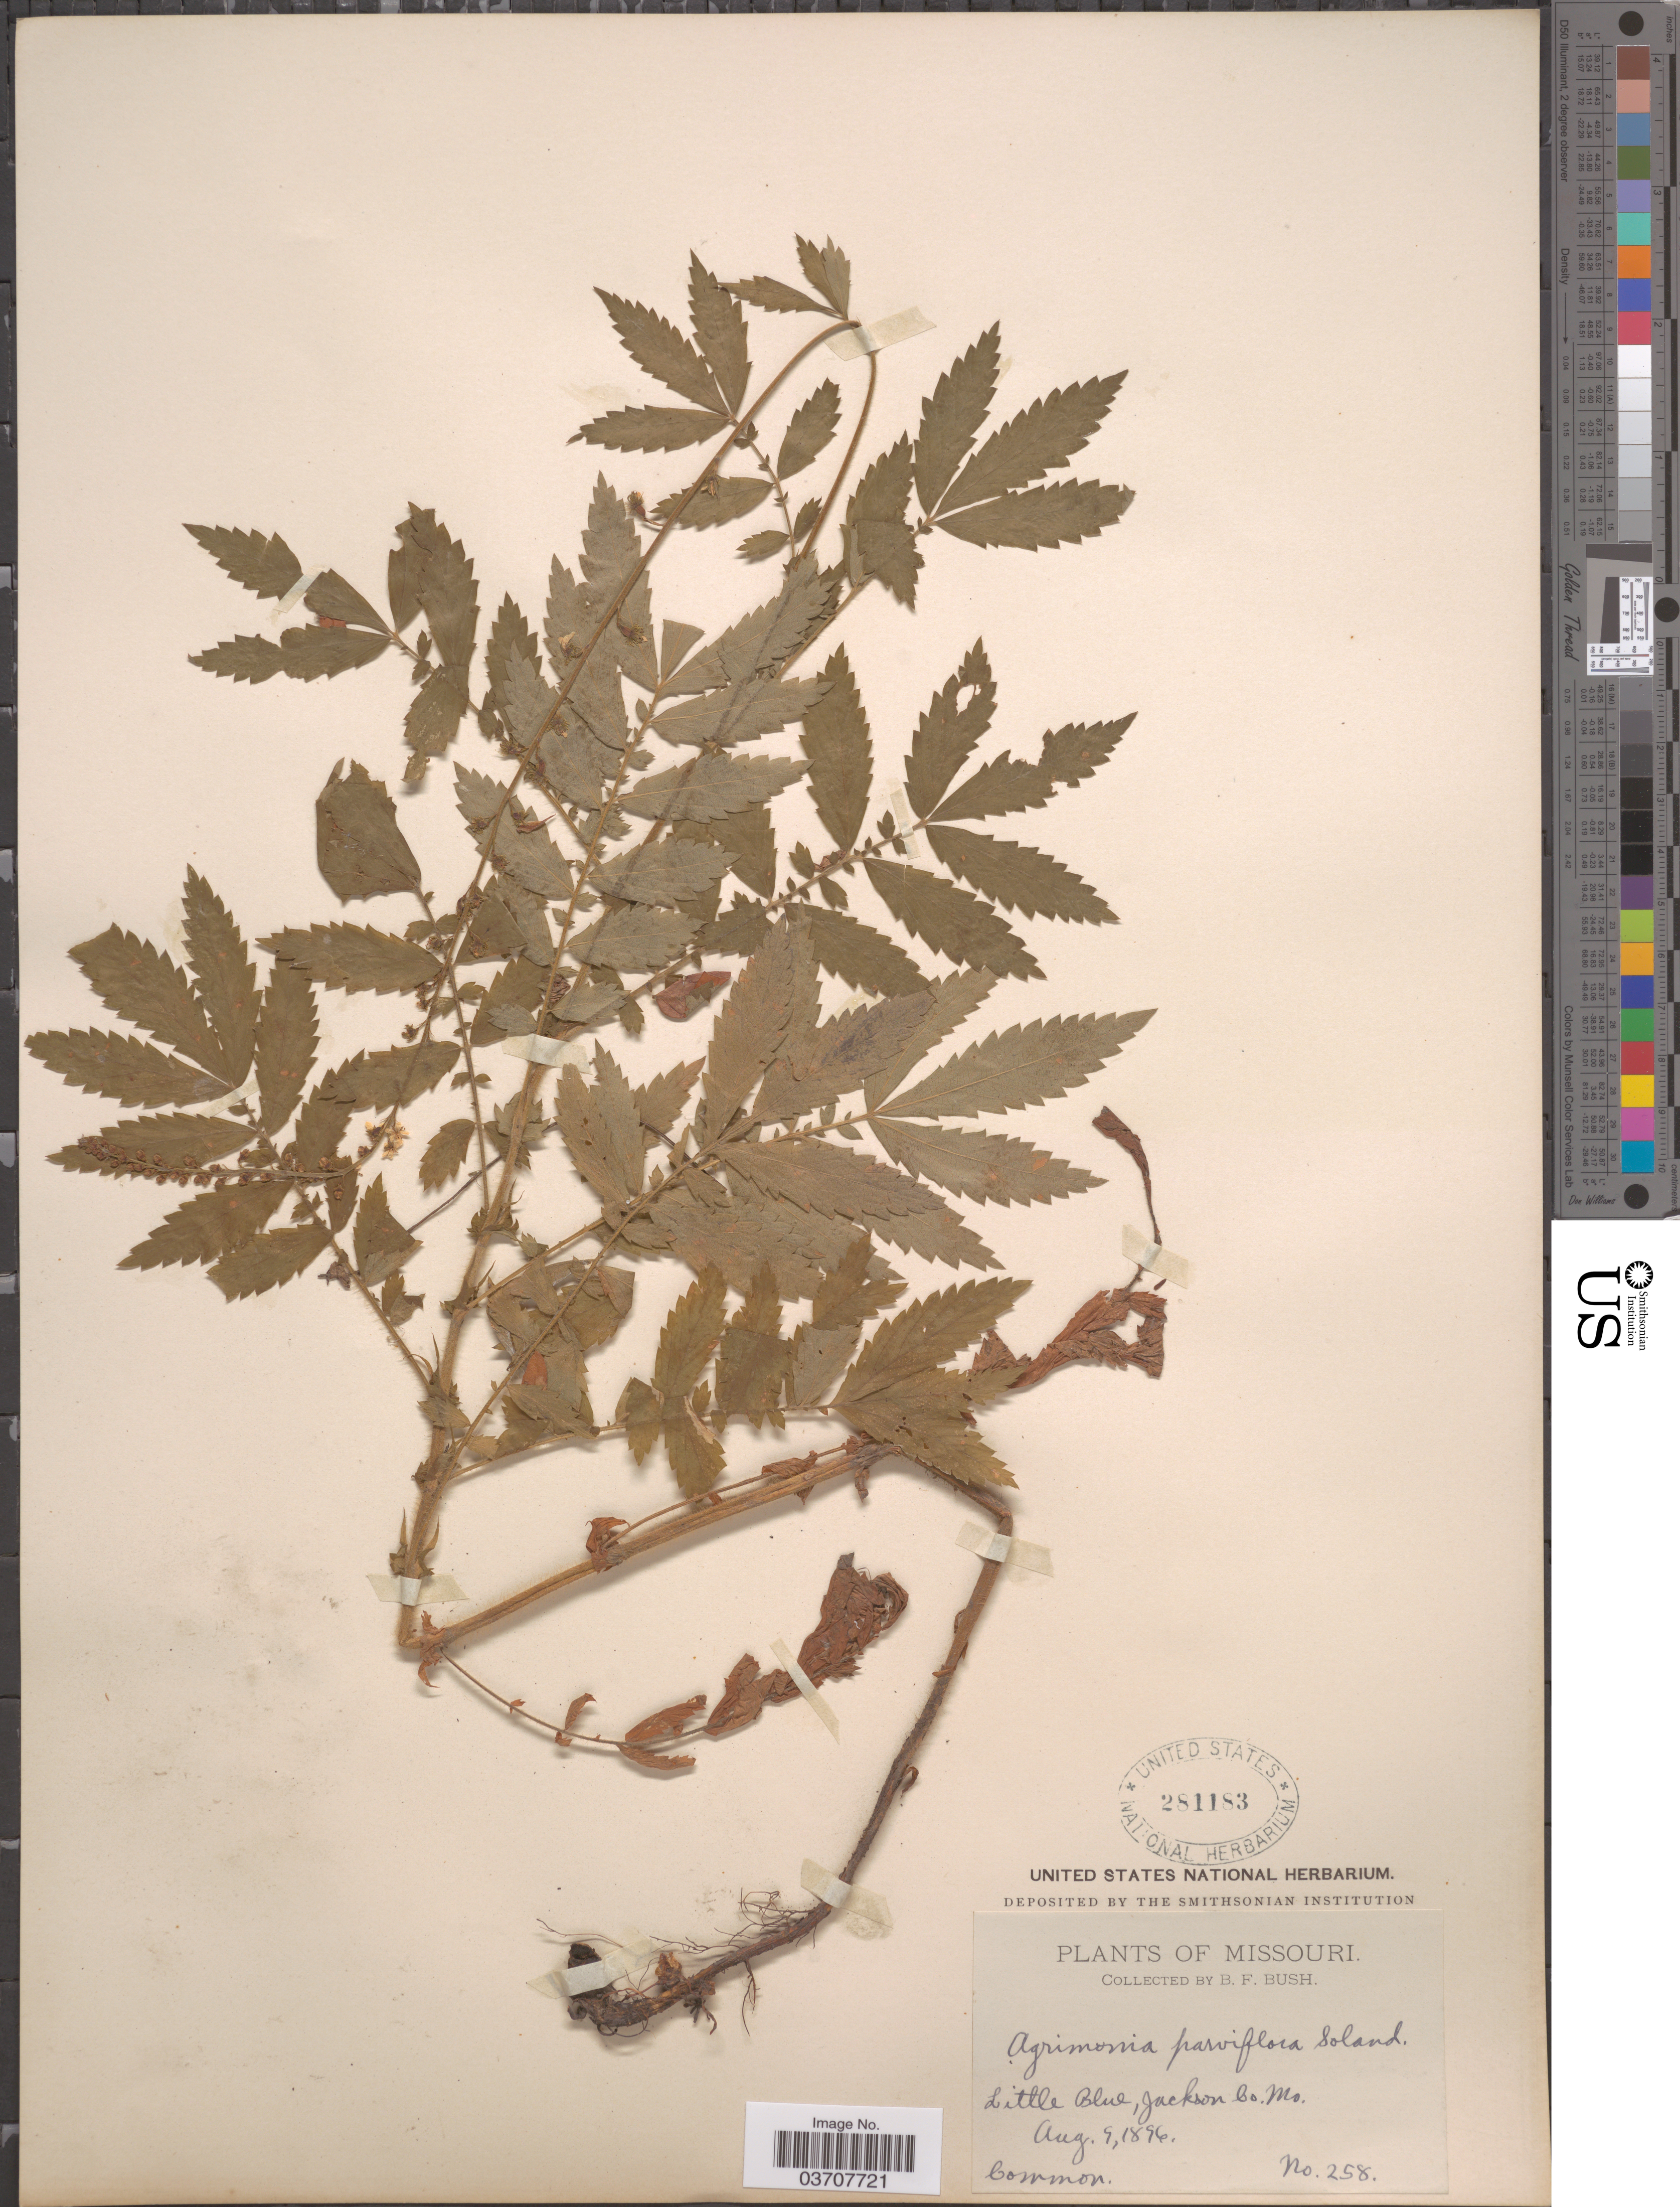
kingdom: Plantae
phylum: Tracheophyta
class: Magnoliopsida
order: Rosales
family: Rosaceae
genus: Agrimonia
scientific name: Agrimonia parviflora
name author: Aiton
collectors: B. F. Bush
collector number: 258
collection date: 1896-08-09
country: United States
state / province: Missouri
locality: Little Blue, Jackson Co.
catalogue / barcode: US 281183